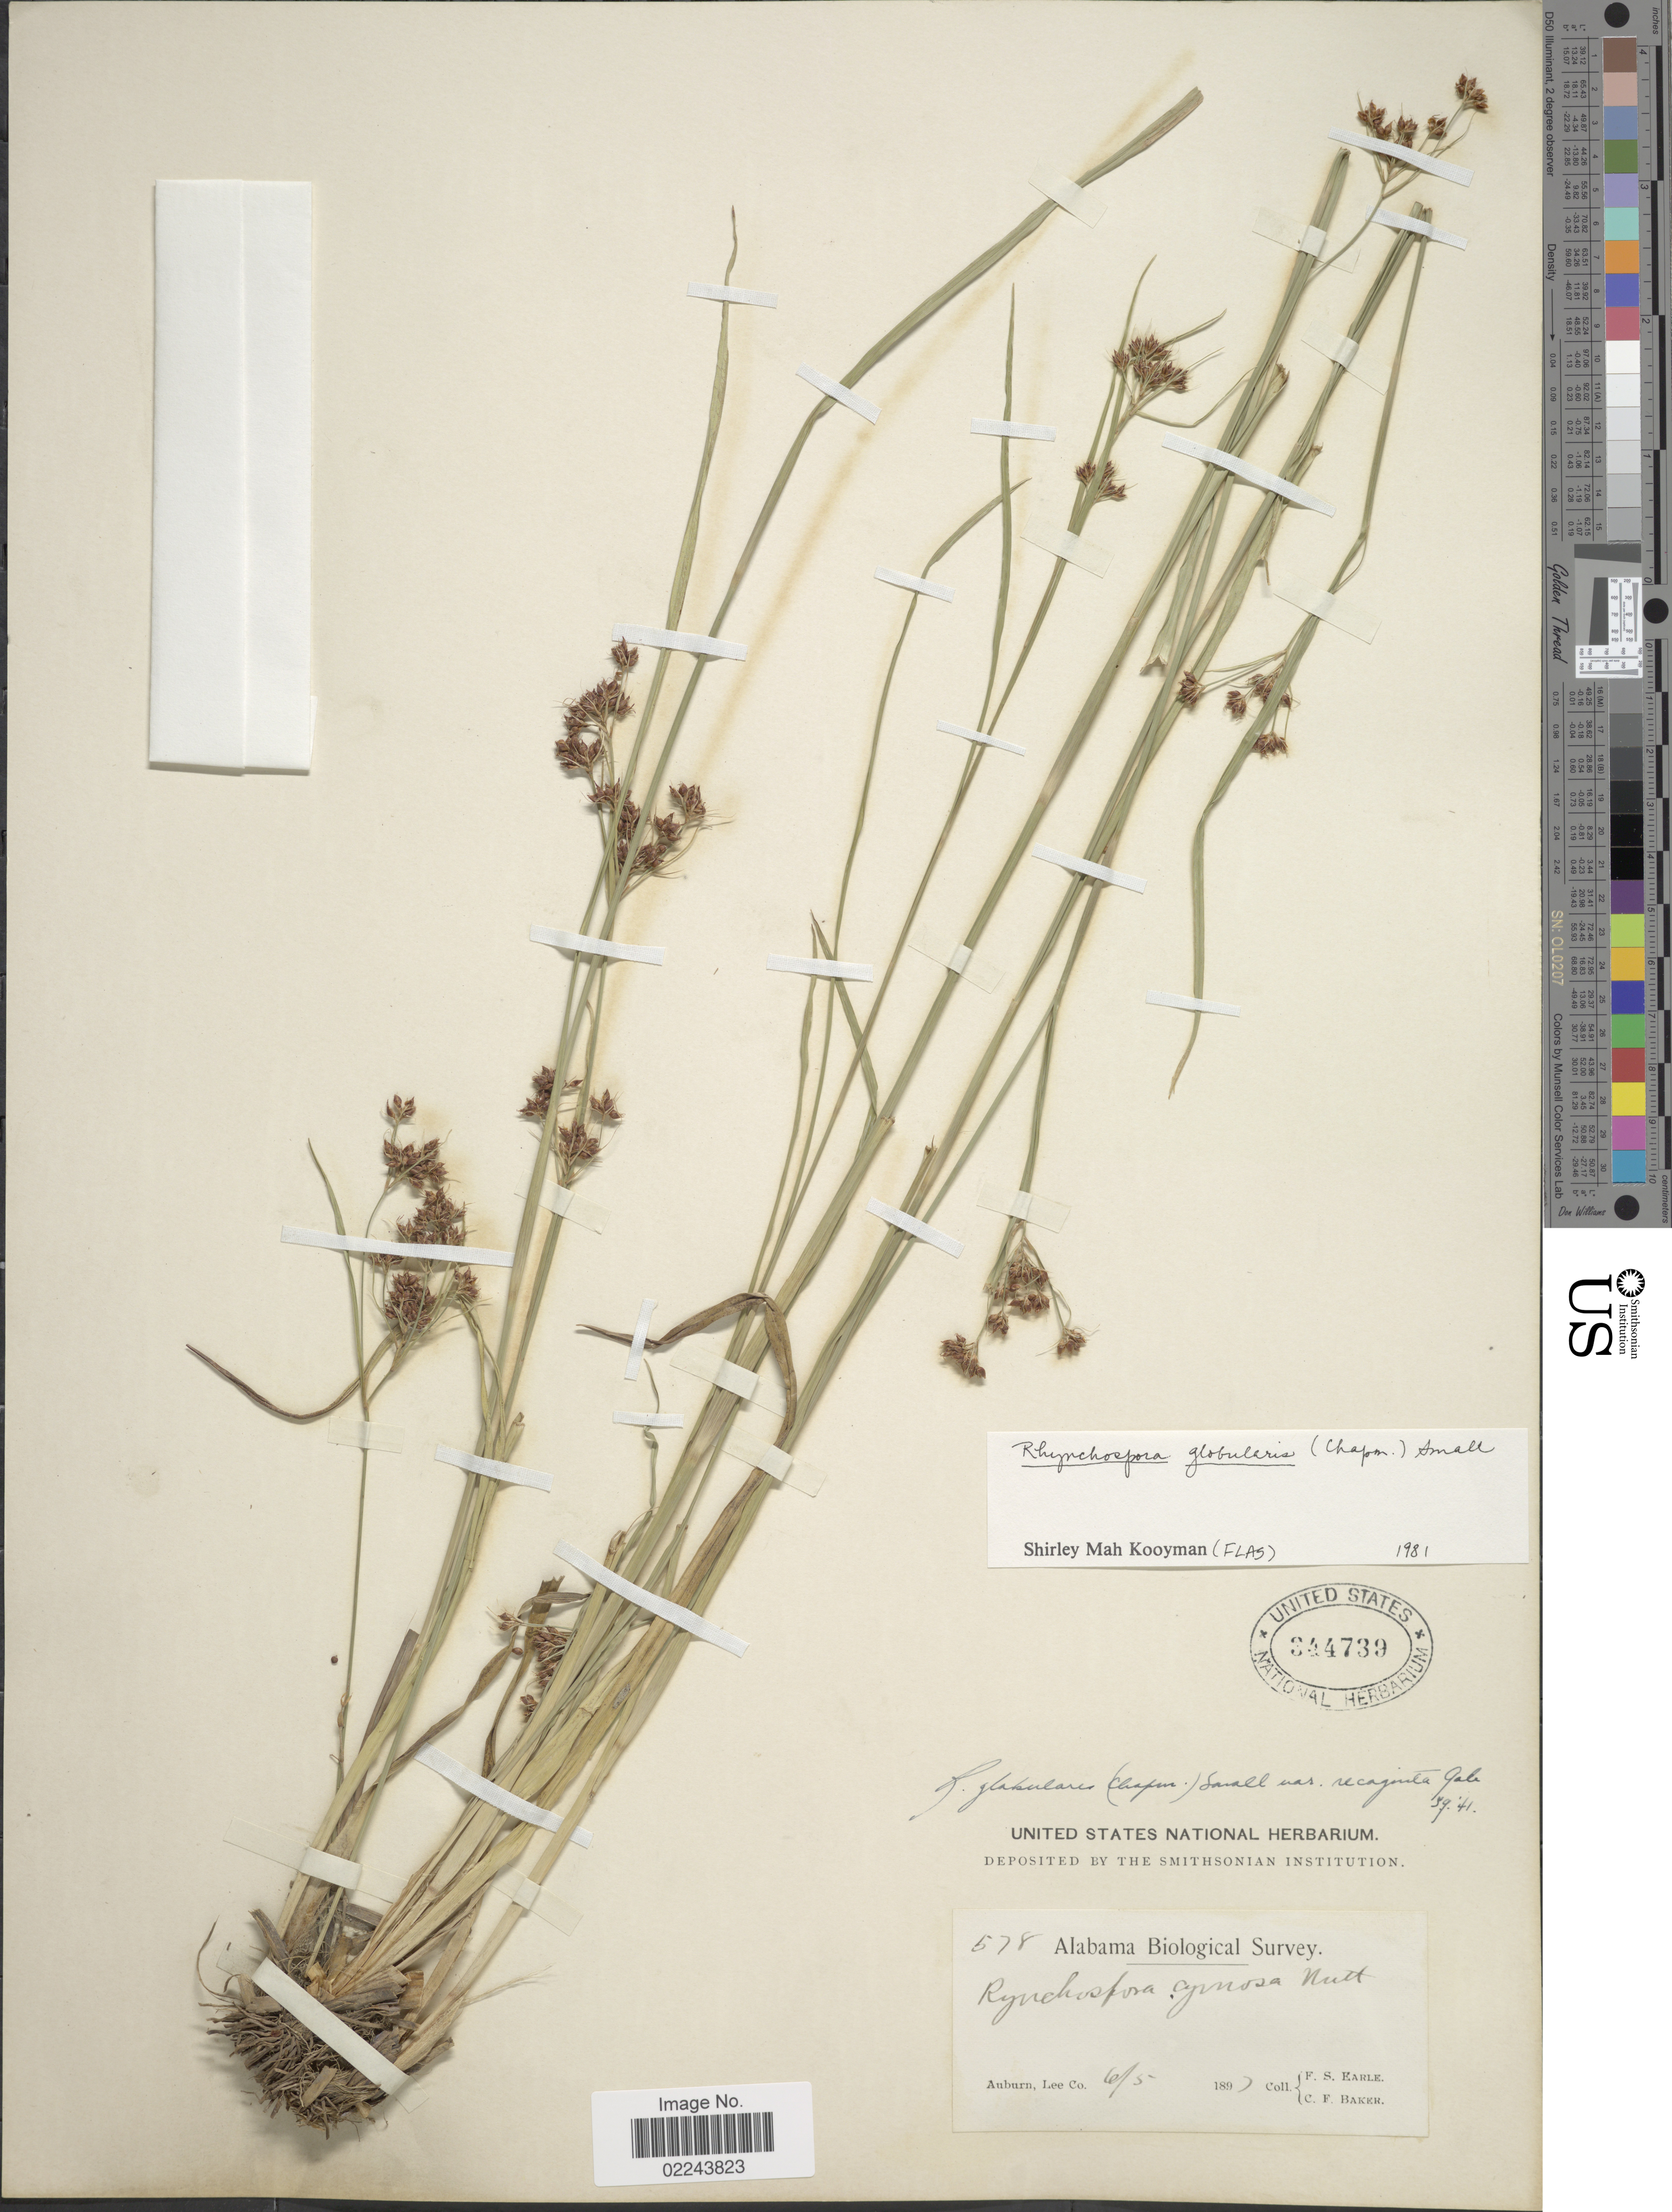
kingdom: Plantae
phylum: Tracheophyta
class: Liliopsida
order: Poales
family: Cyperaceae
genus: Rhynchospora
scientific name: Rhynchospora globularis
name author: (Chapm.) Small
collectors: F. S. Earle & C. F. Baker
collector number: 578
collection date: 1897-06-05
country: United States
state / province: Alabama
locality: Auburn, Lee Co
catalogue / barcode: US 344739